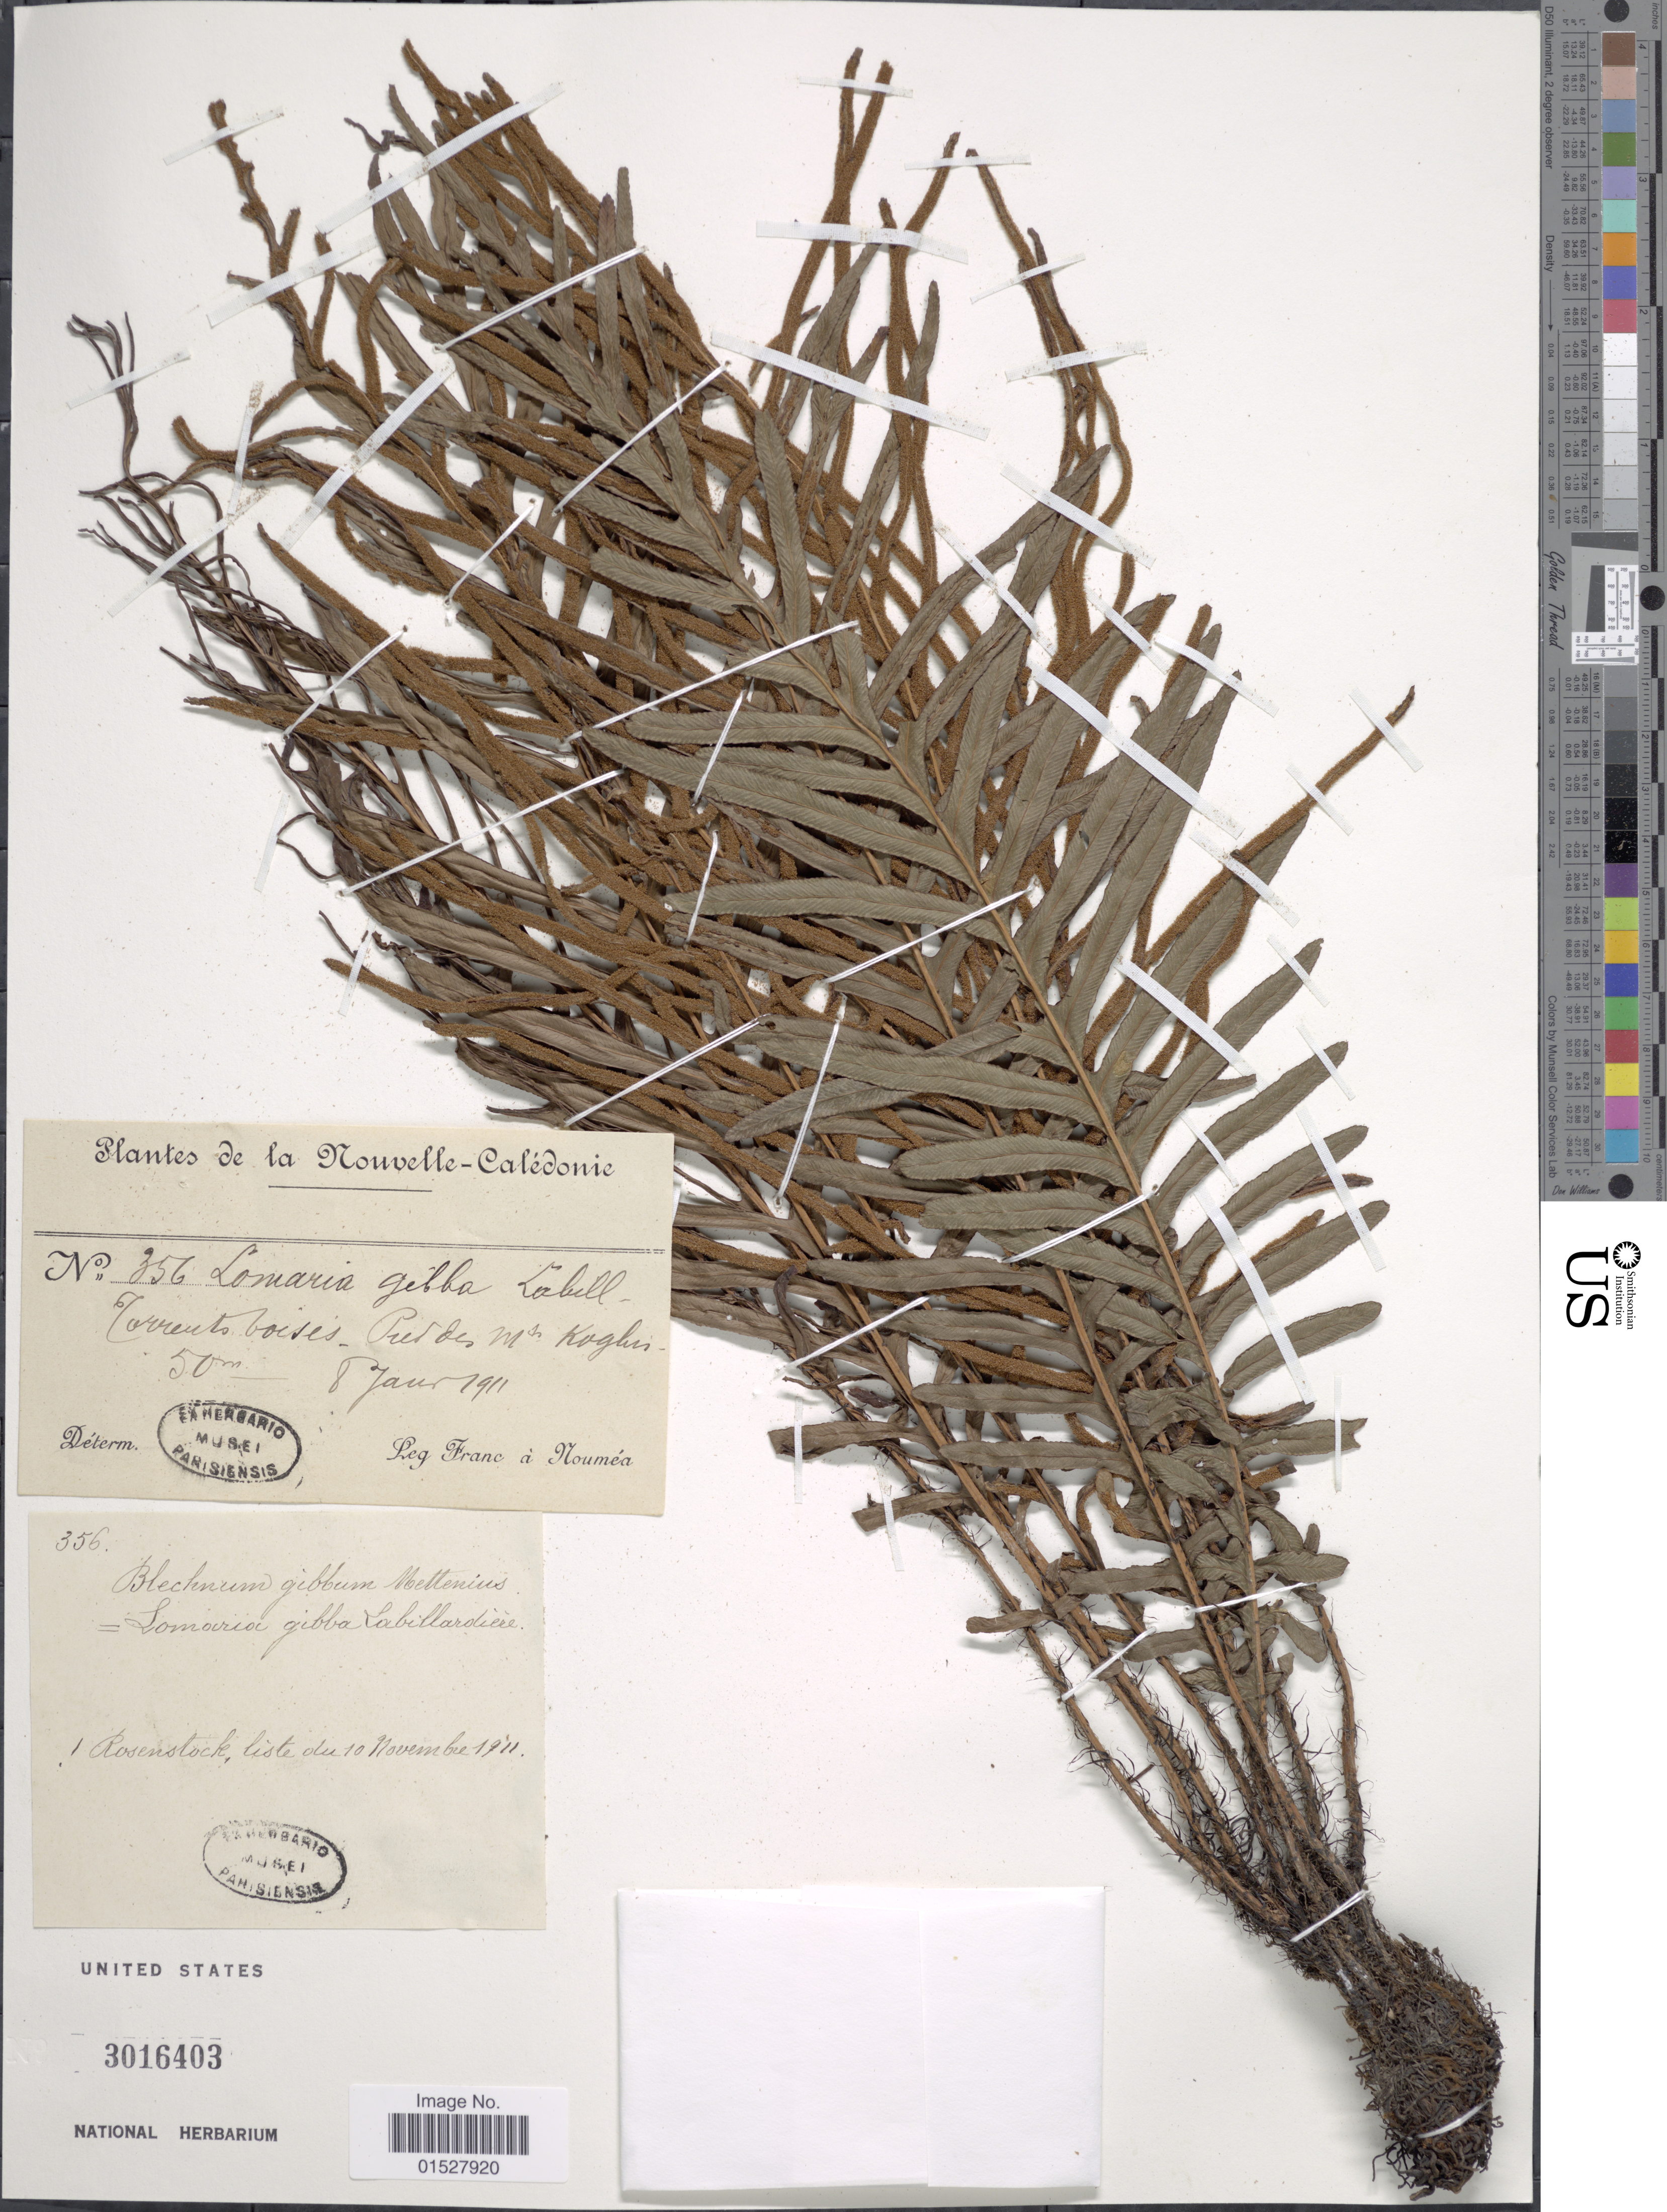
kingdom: Plantae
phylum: Tracheophyta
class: Polypodiopsida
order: Polypodiales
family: Blechnaceae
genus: Blechnum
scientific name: Blechnum gibbum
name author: (Labill.) Mett.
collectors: Franc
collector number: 356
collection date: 1911-01-08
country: New Caledonia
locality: Torrents boises- Près des Mts. Koghis.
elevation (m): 50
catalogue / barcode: US 3016403